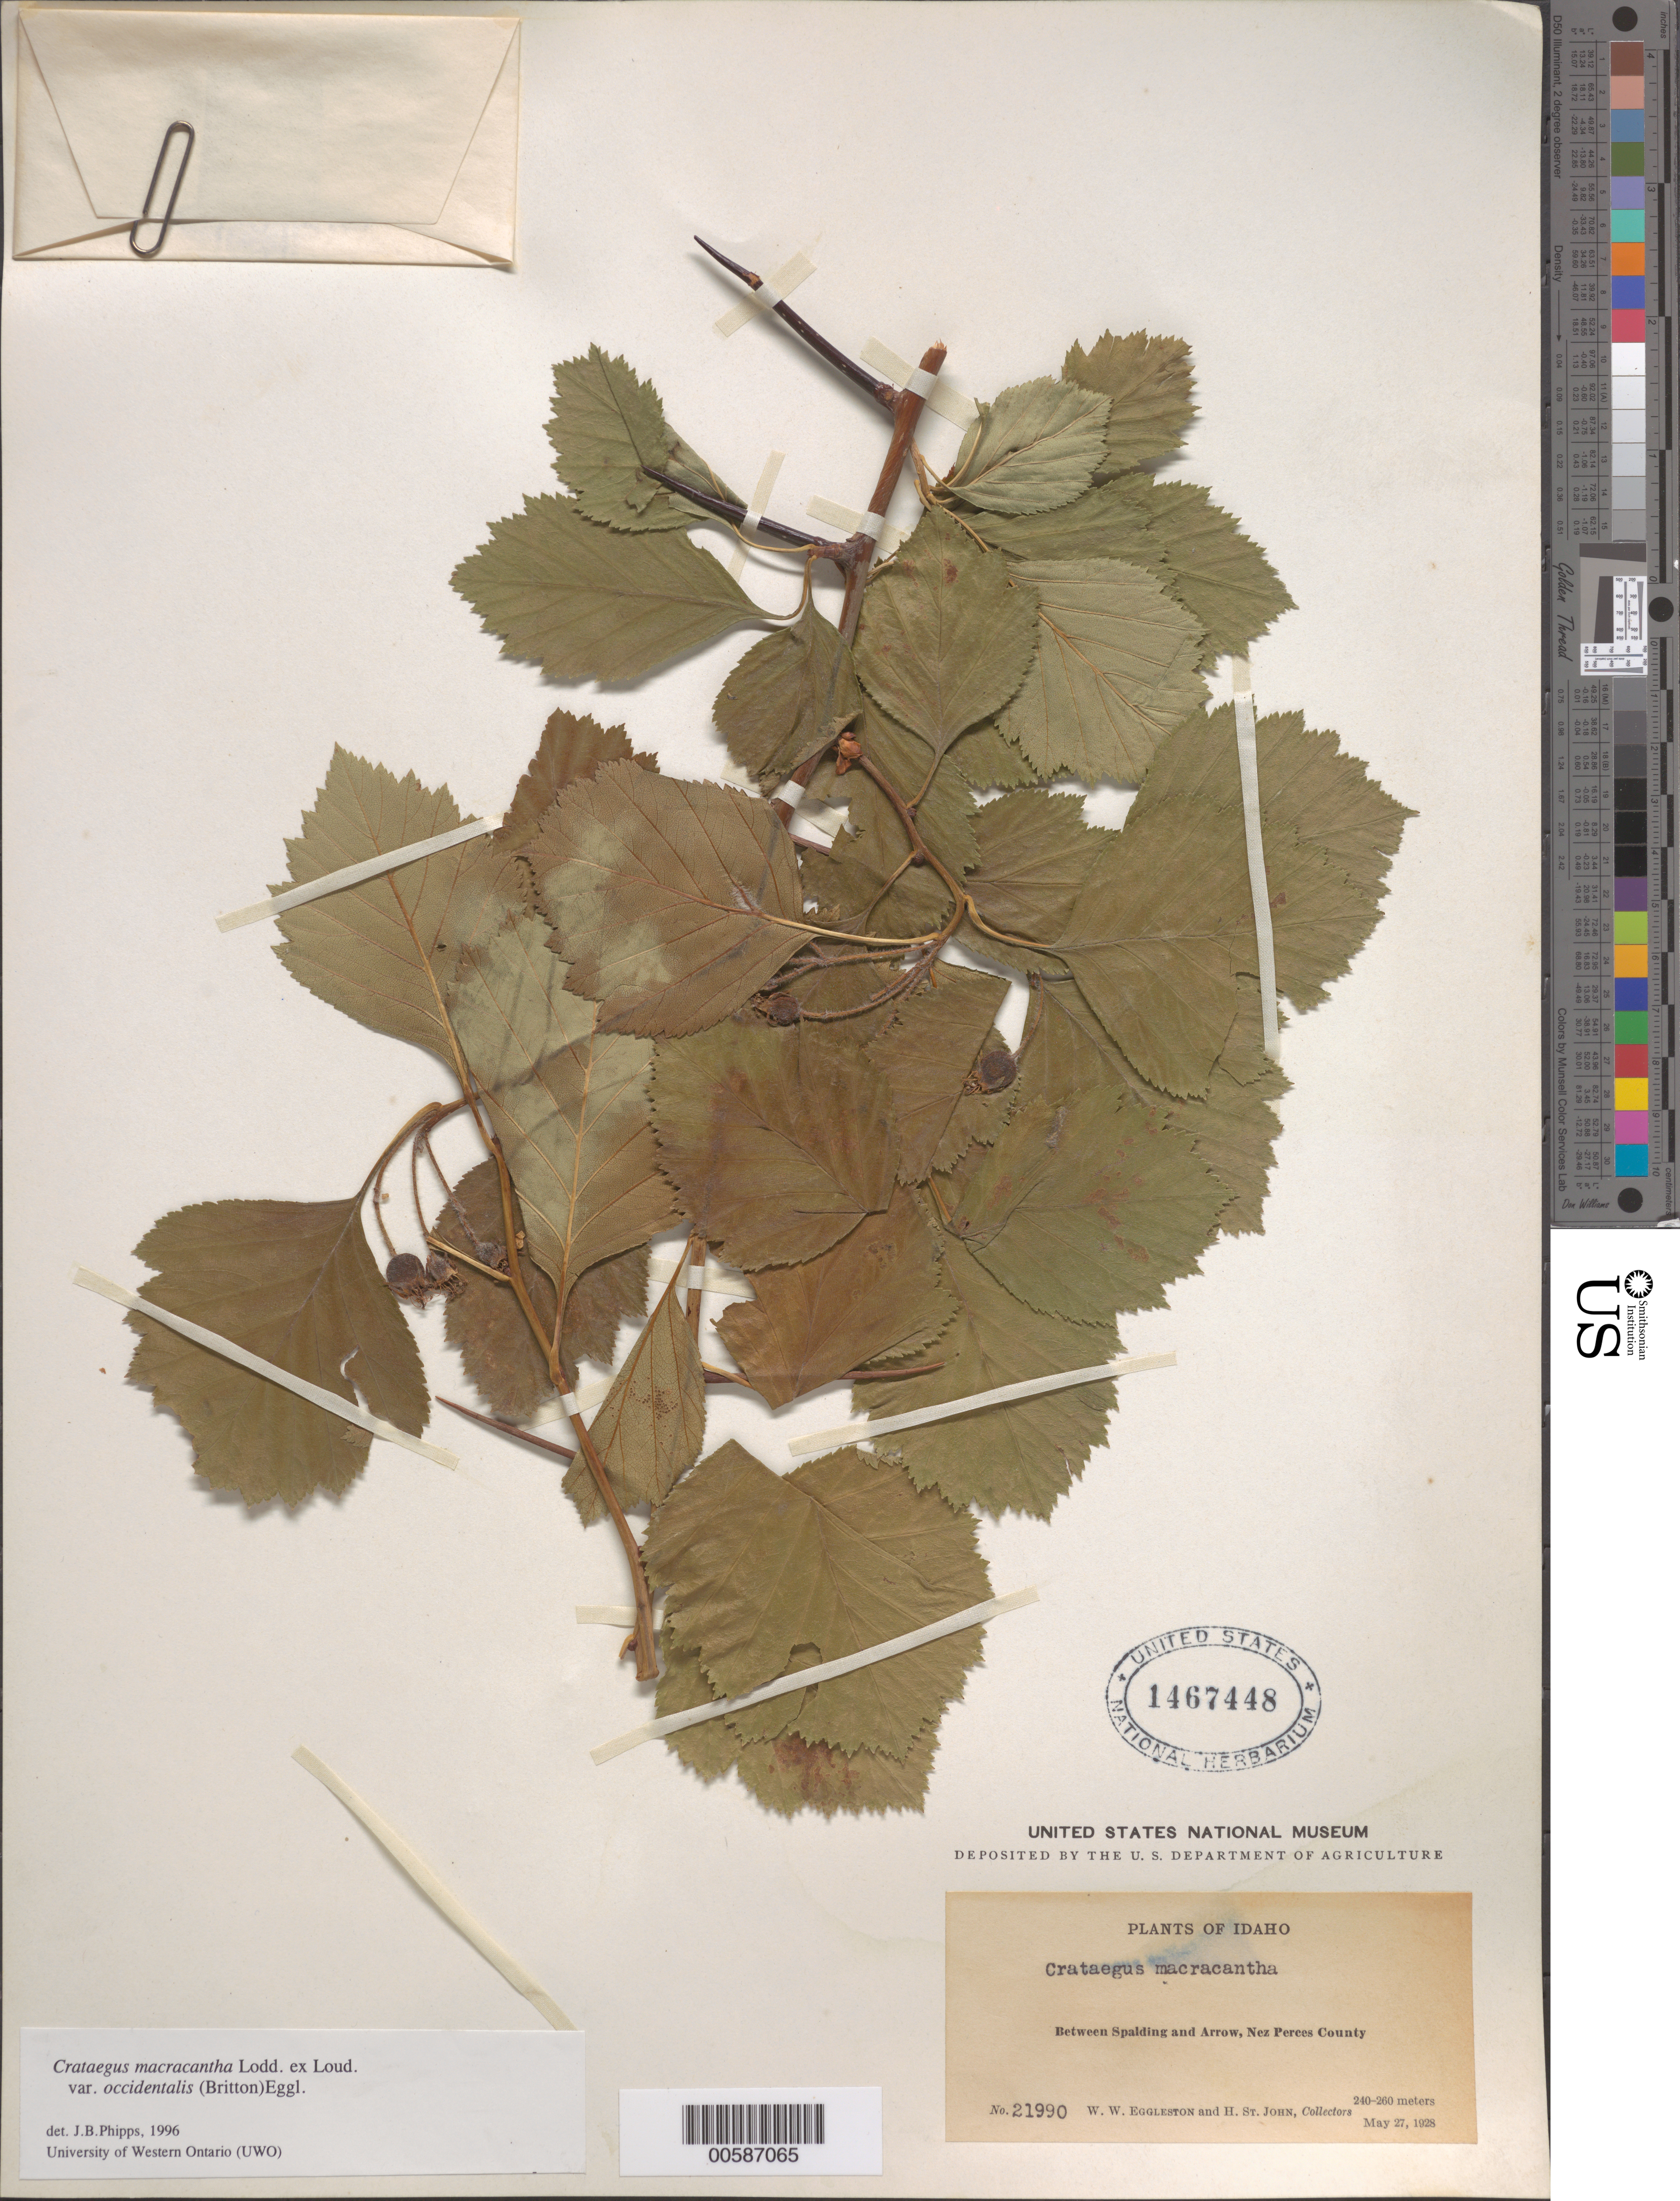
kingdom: Plantae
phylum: Tracheophyta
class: Magnoliopsida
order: Rosales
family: Rosaceae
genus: Crataegus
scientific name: Crataegus macracantha var. occidentalis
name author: (Britton) Eggl.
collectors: W. W. Eggleston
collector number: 21990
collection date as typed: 27 May 1928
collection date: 1928-05-27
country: United States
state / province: Idaho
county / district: Nez Perce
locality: Between Spalding and Arrow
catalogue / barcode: US 1467448